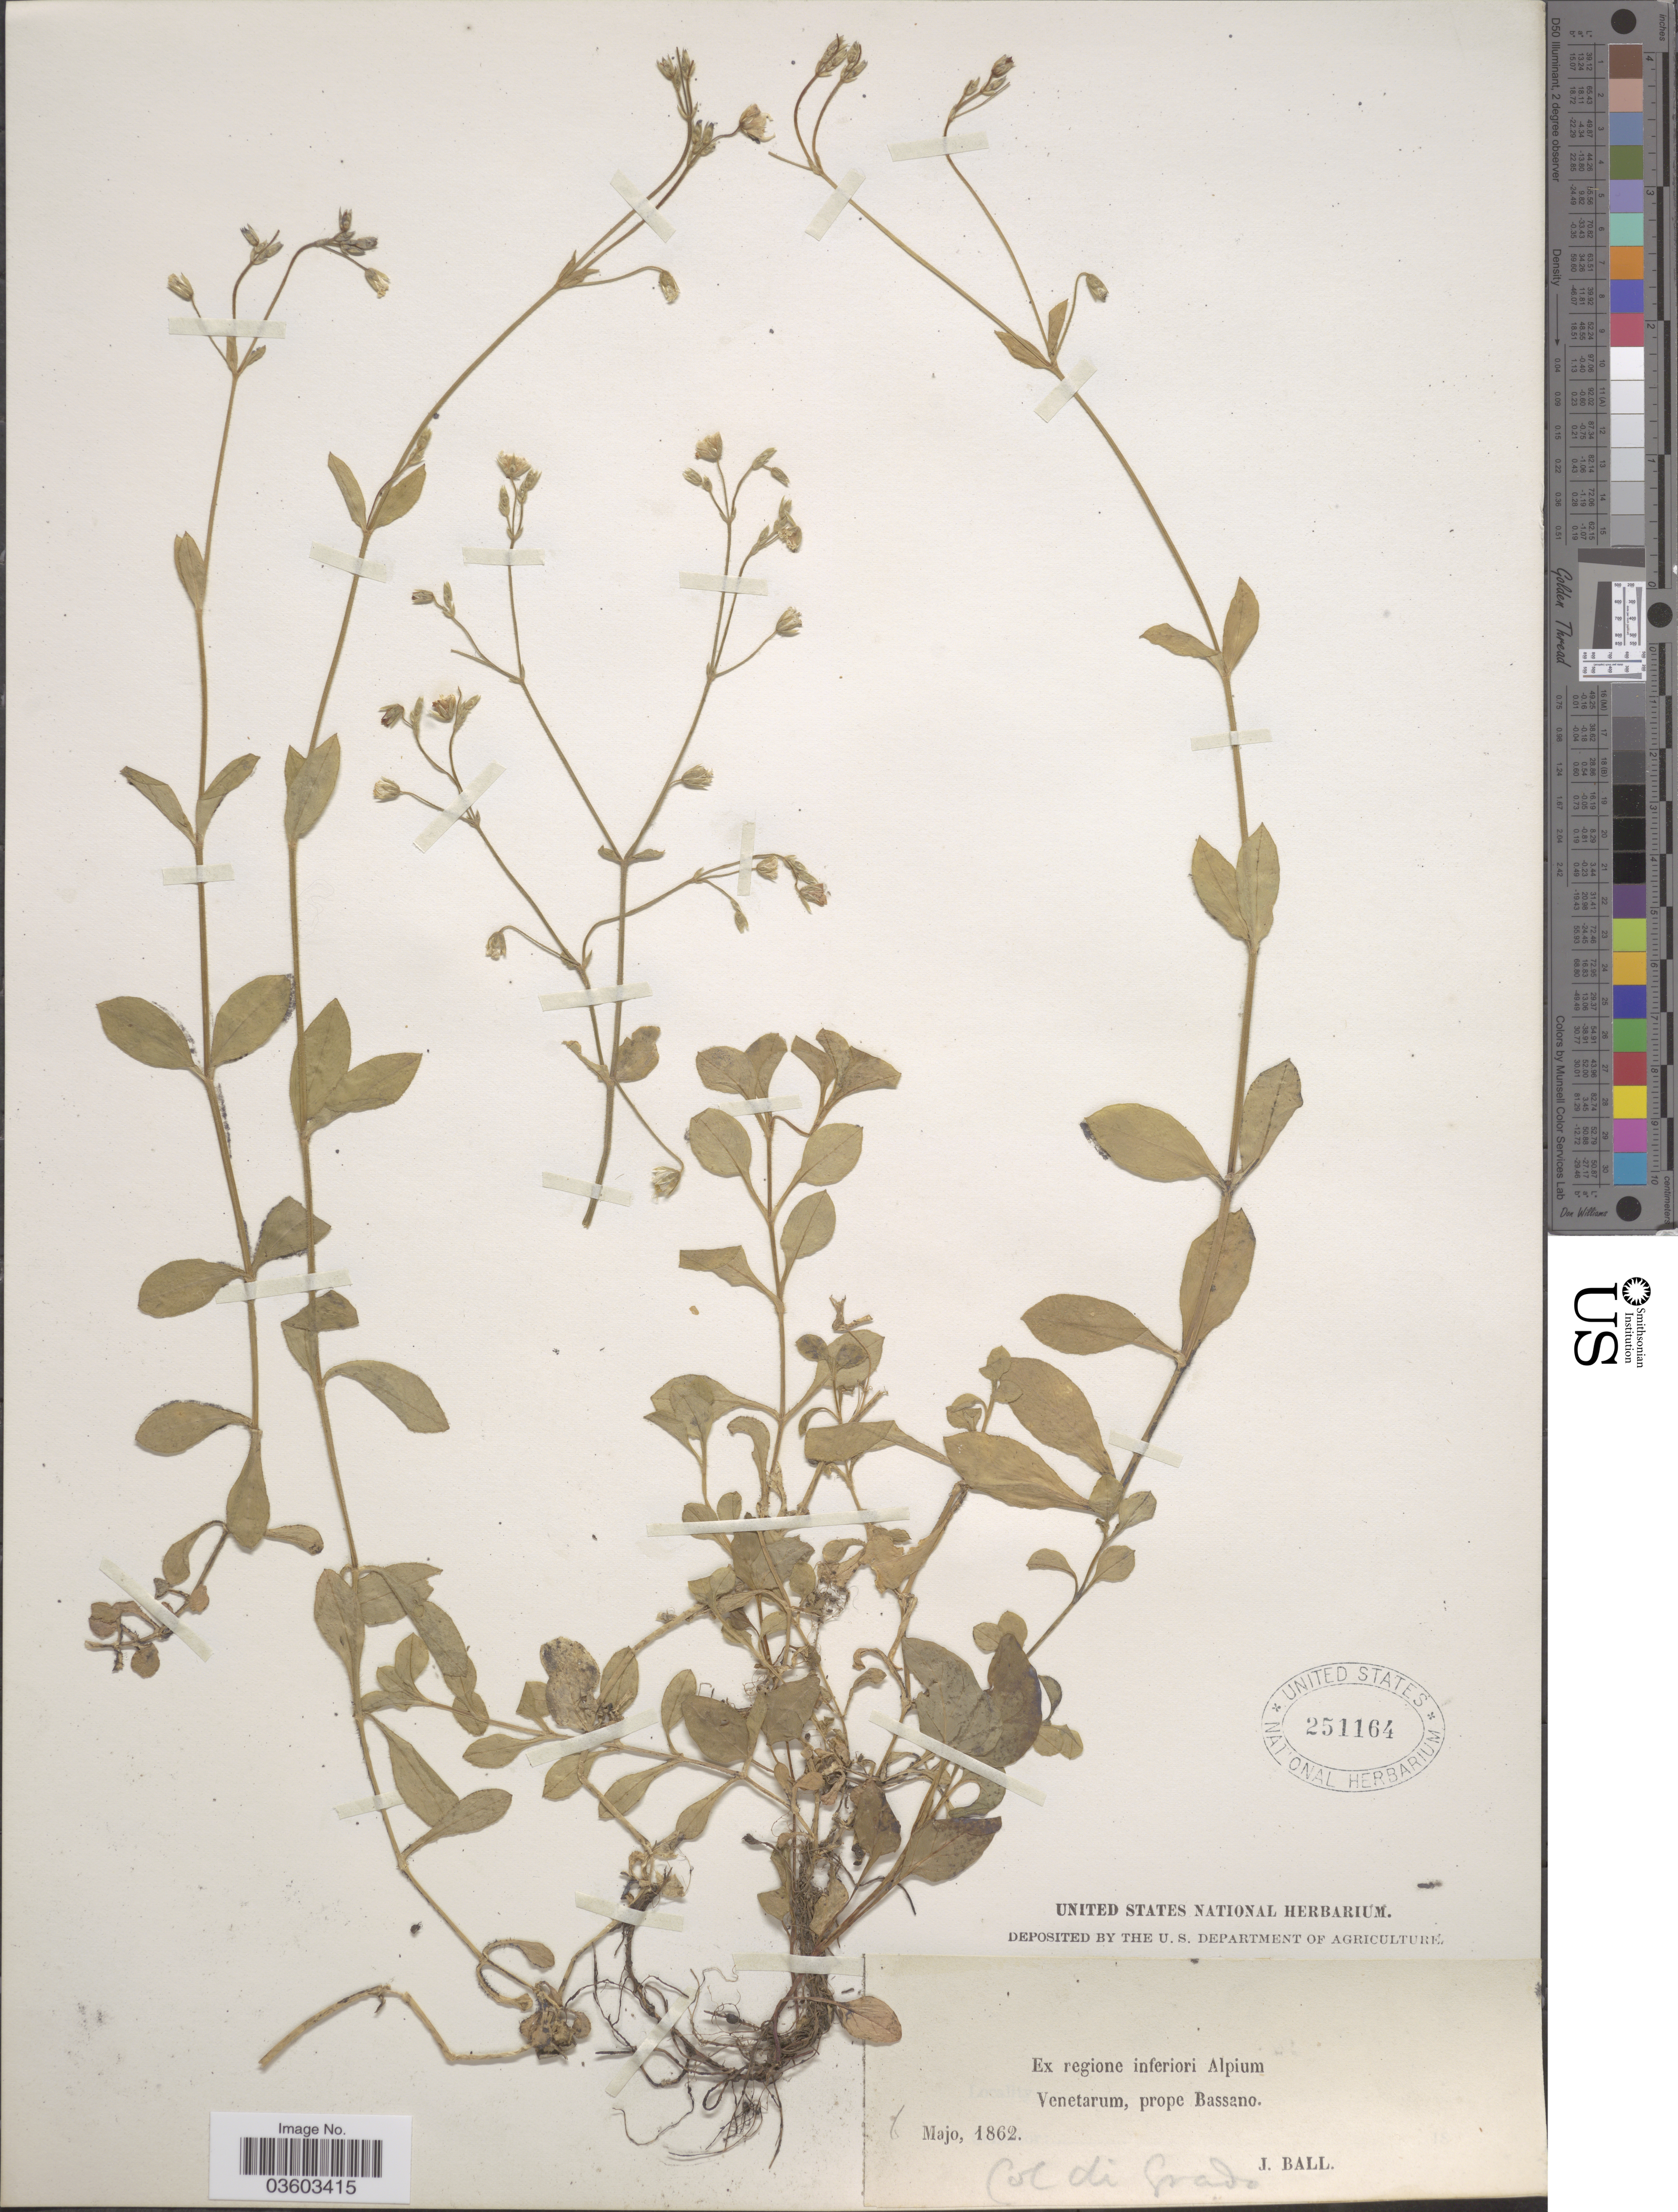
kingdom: Plantae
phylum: Tracheophyta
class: Magnoliopsida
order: Caryophyllales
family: Caryophyllaceae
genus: Cerastium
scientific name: Cerastium sp.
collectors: J. Ball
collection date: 1862-05-06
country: Italy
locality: Ex regione inferiori Alpium Venetarum, prope Bassano. Col di Grado.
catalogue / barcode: US 251164